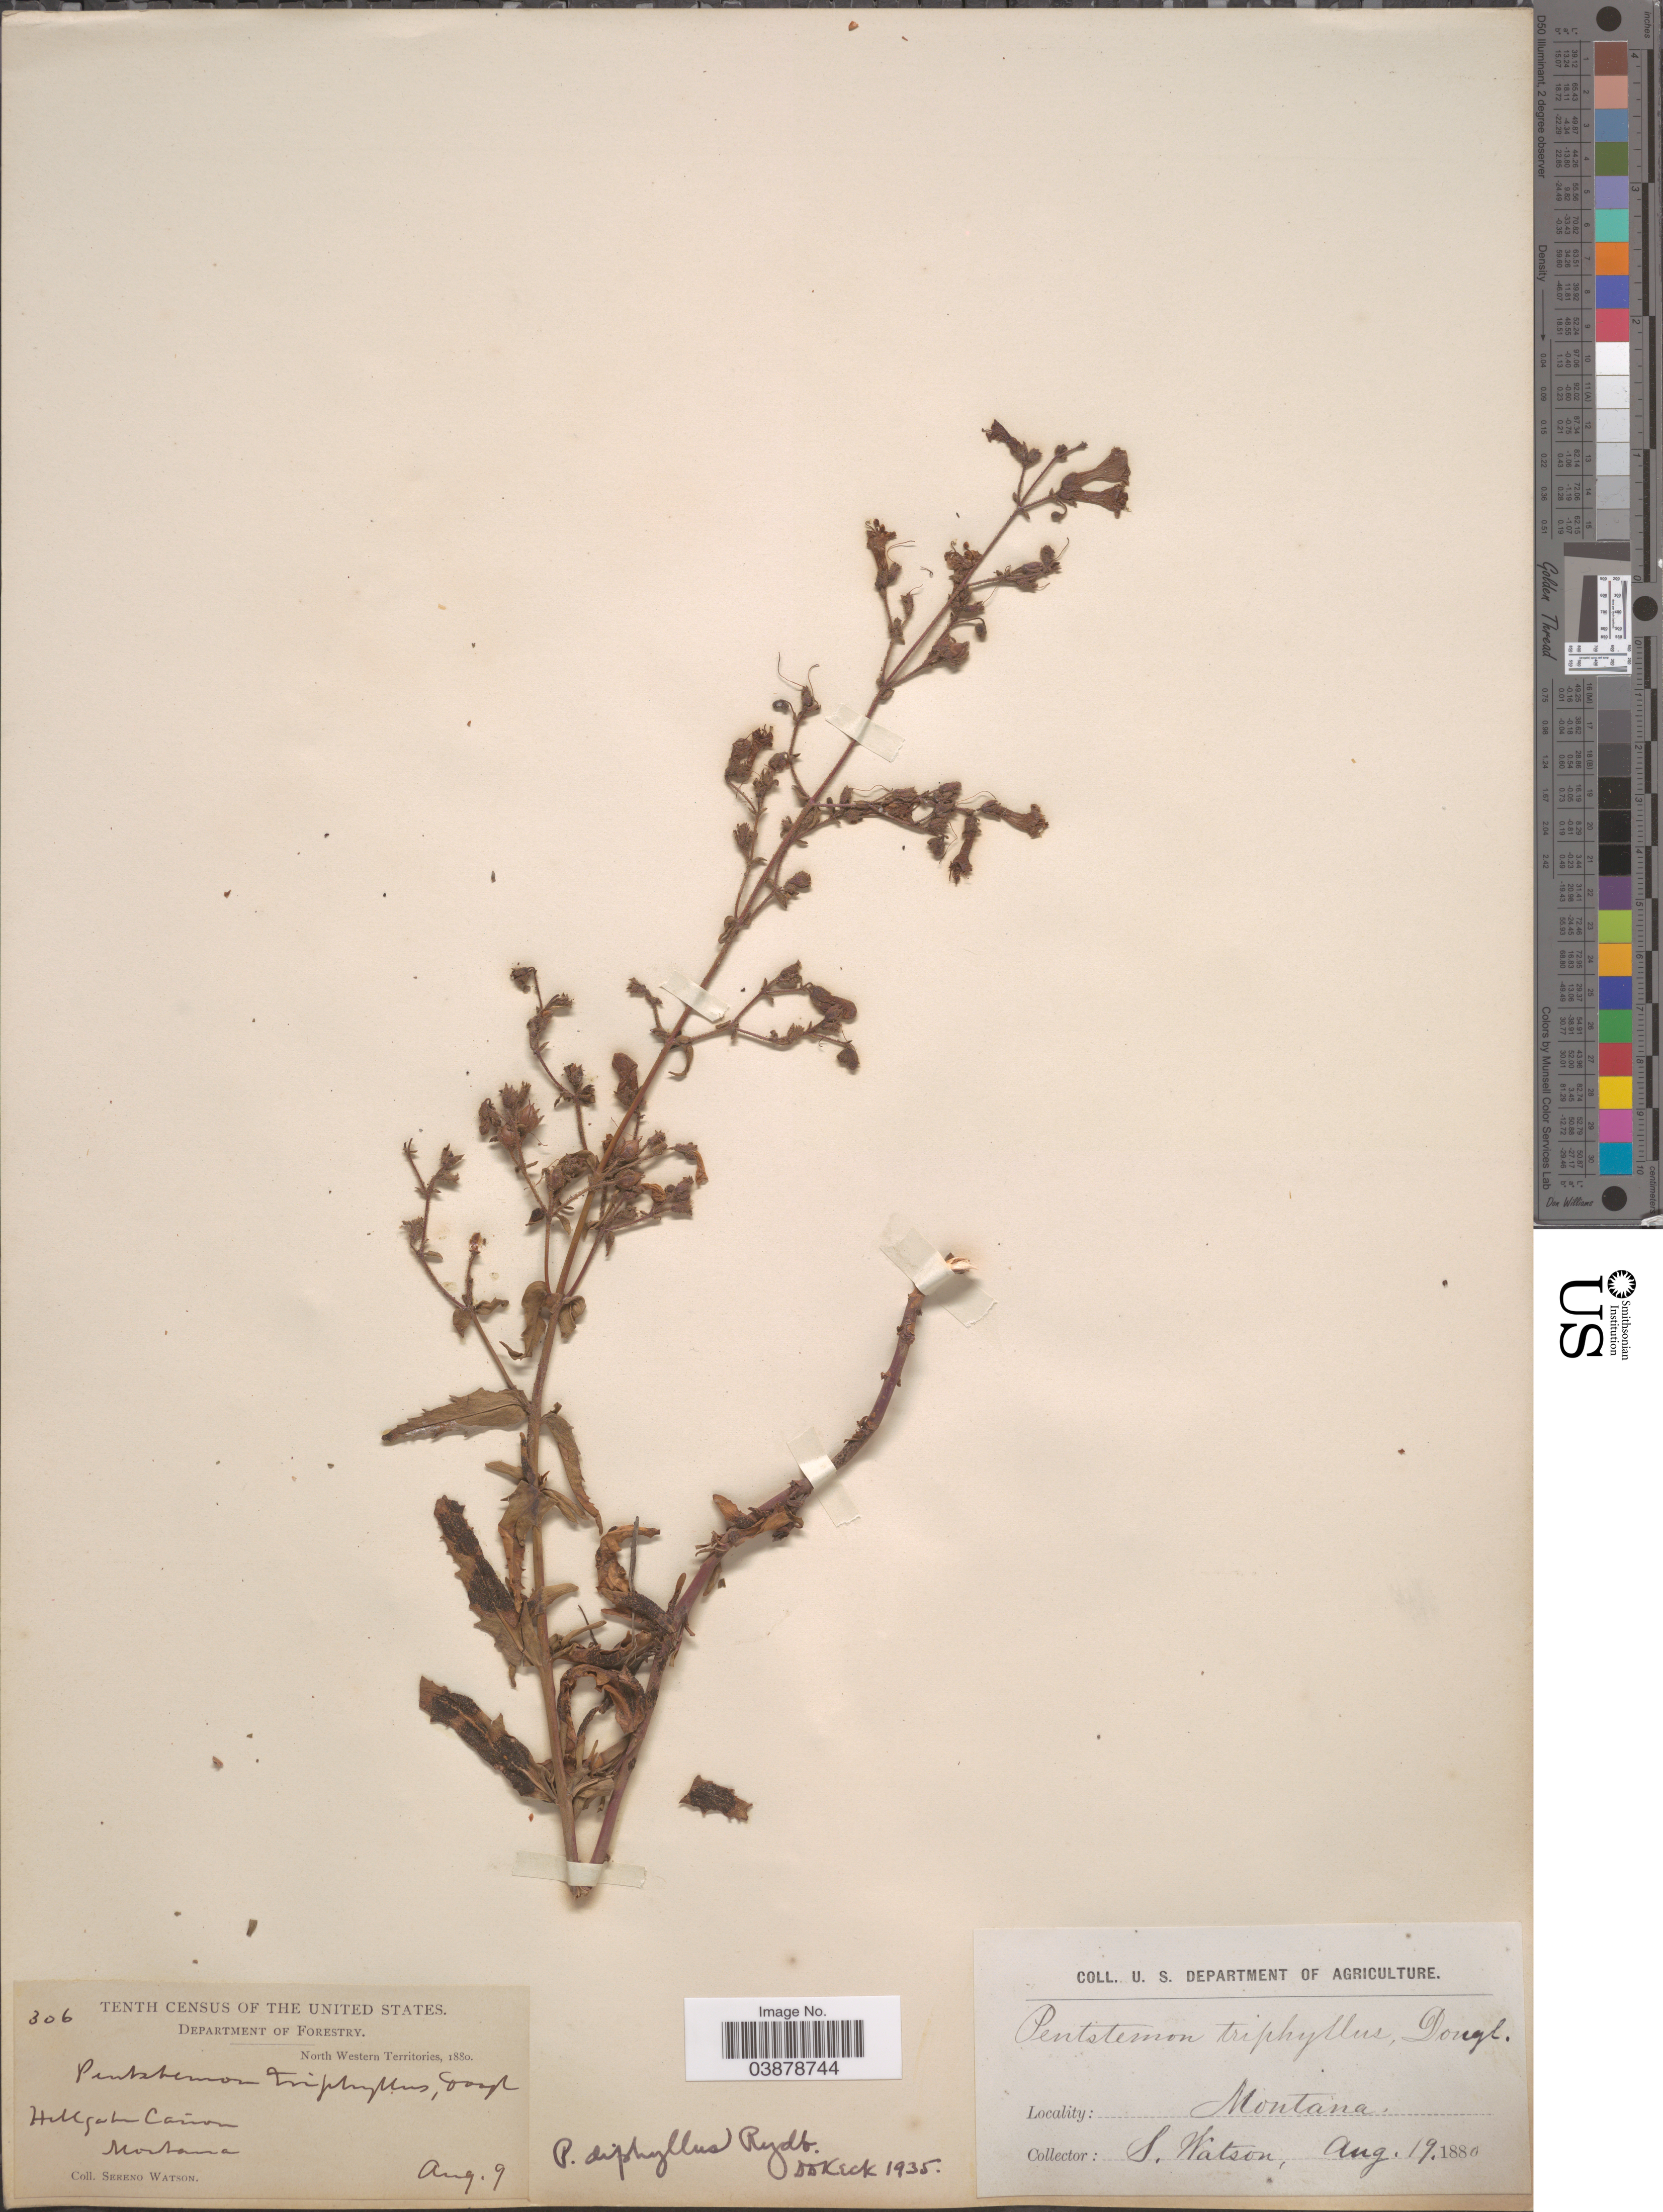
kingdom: Plantae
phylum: Tracheophyta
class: Magnoliopsida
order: Lamiales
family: Plantaginaceae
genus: Penstemon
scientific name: Penstemon triphyllus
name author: Douglas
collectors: S. Watson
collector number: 306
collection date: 1880-08-09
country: United States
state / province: Montana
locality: North Western Territories. Hellgate Cañon.